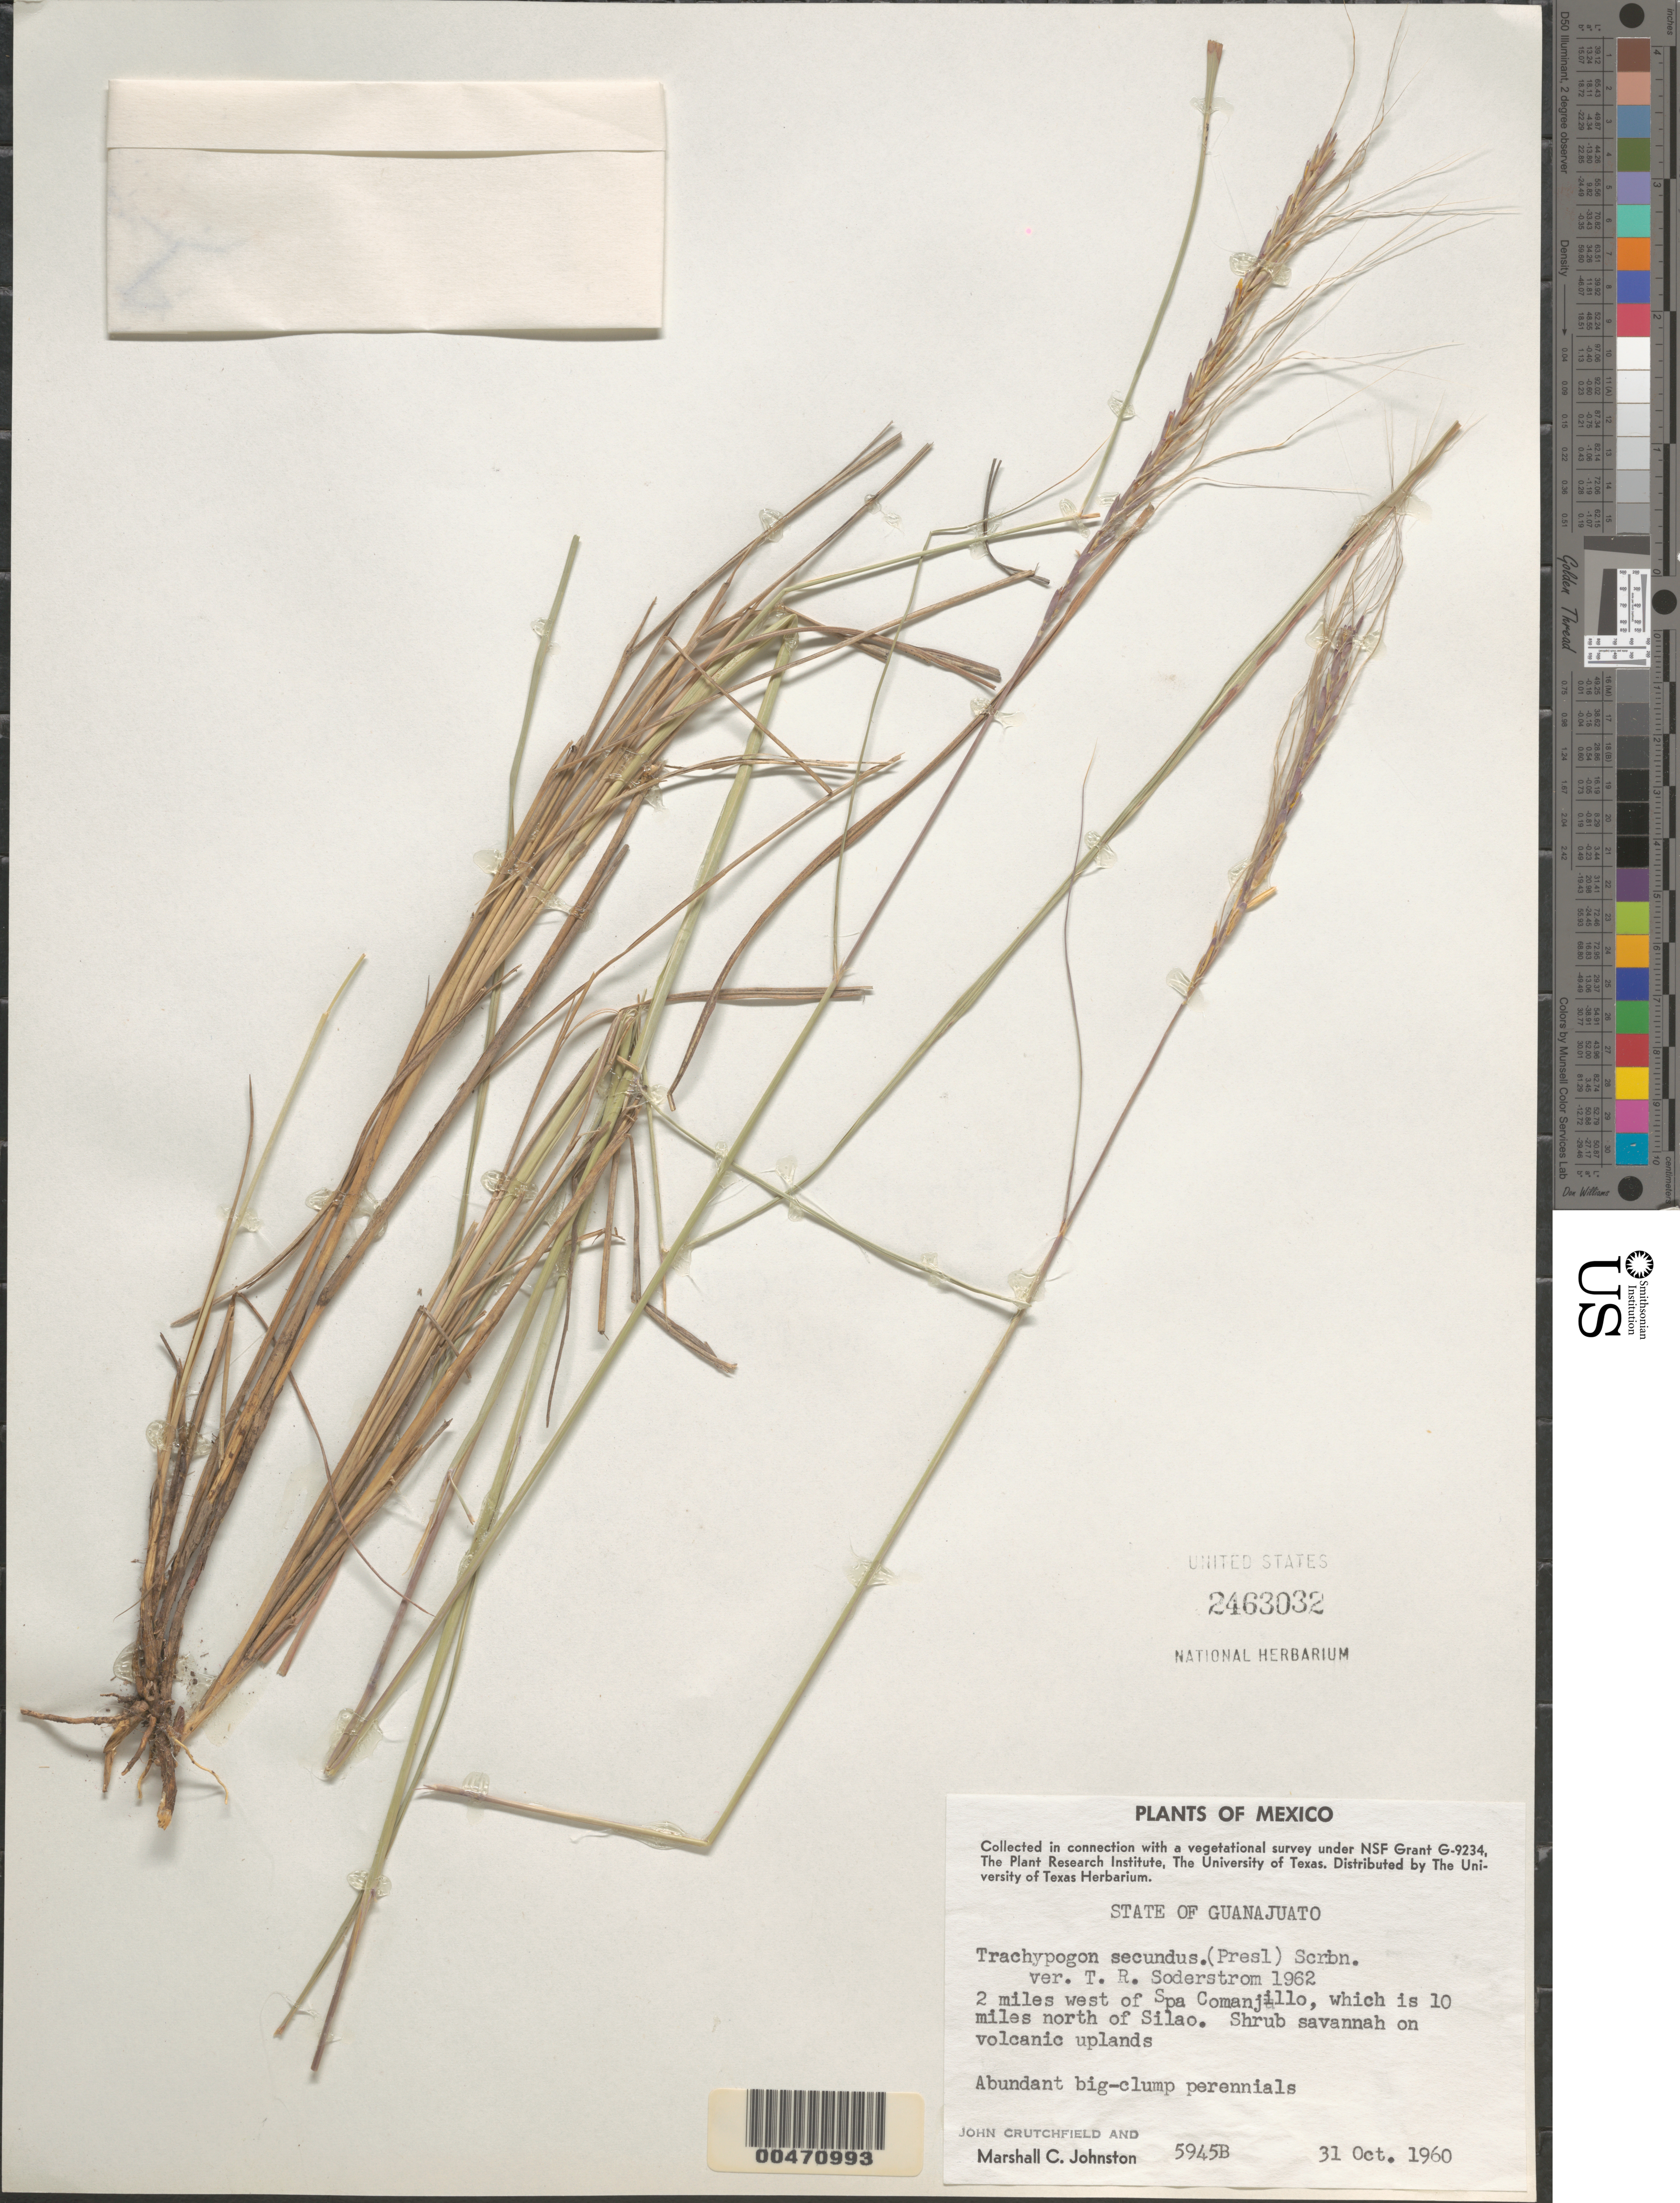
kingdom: Plantae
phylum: Tracheophyta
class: Liliopsida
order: Poales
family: Poaceae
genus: Trachypogon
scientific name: Trachypogon secundus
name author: (J. Presl) Scribn.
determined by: Soderstrom, T. R.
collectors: J. Crutchfield & M. Johnston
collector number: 5945B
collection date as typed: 31 Oct 1960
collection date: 1960-10-31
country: Mexico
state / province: Guanajuato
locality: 2 mi W of Spa Comanjillo, which is 10 mi N of Silao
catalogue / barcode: US 2463032